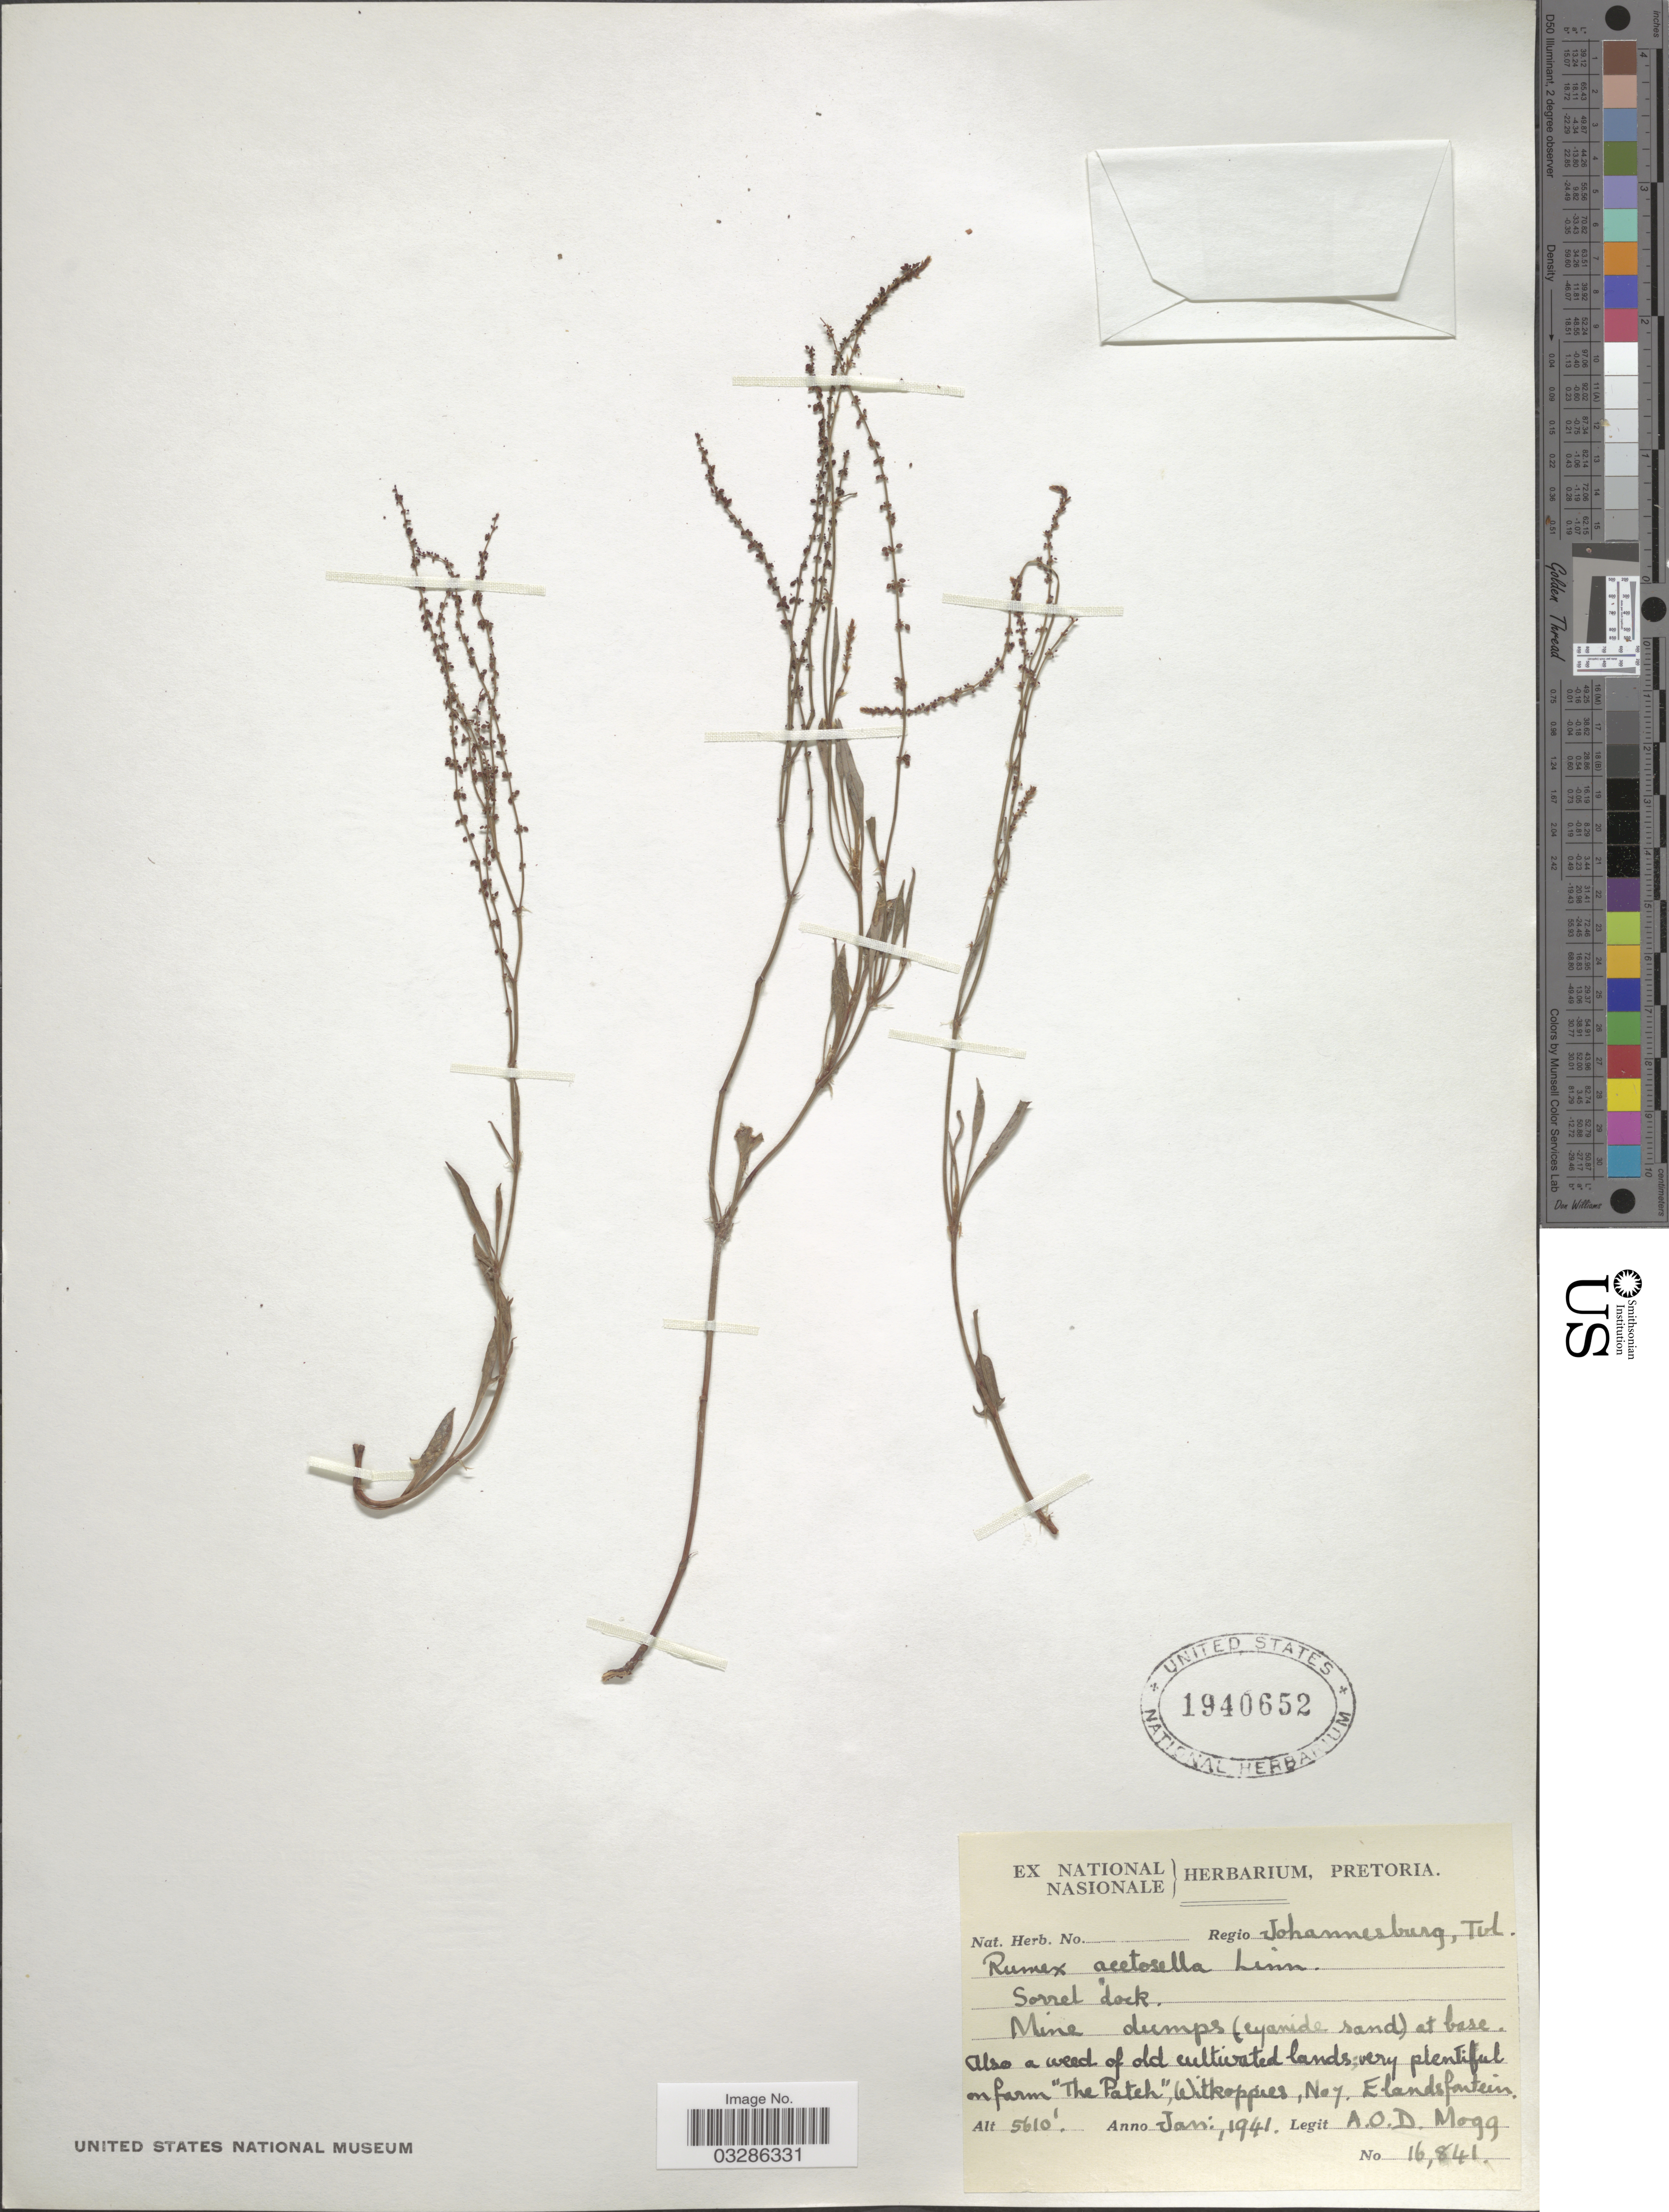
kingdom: Plantae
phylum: Tracheophyta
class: Magnoliopsida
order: Caryophyllales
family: Polygonaceae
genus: Rumex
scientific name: Rumex acetosella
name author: L.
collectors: A. O. Mogg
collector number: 16841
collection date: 1941-01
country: South Africa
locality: Regio Johannesburg, Tvl. Farm "The Patch", Witkoppies, No. 7. Elandsfontein.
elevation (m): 1710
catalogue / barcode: US 1940652